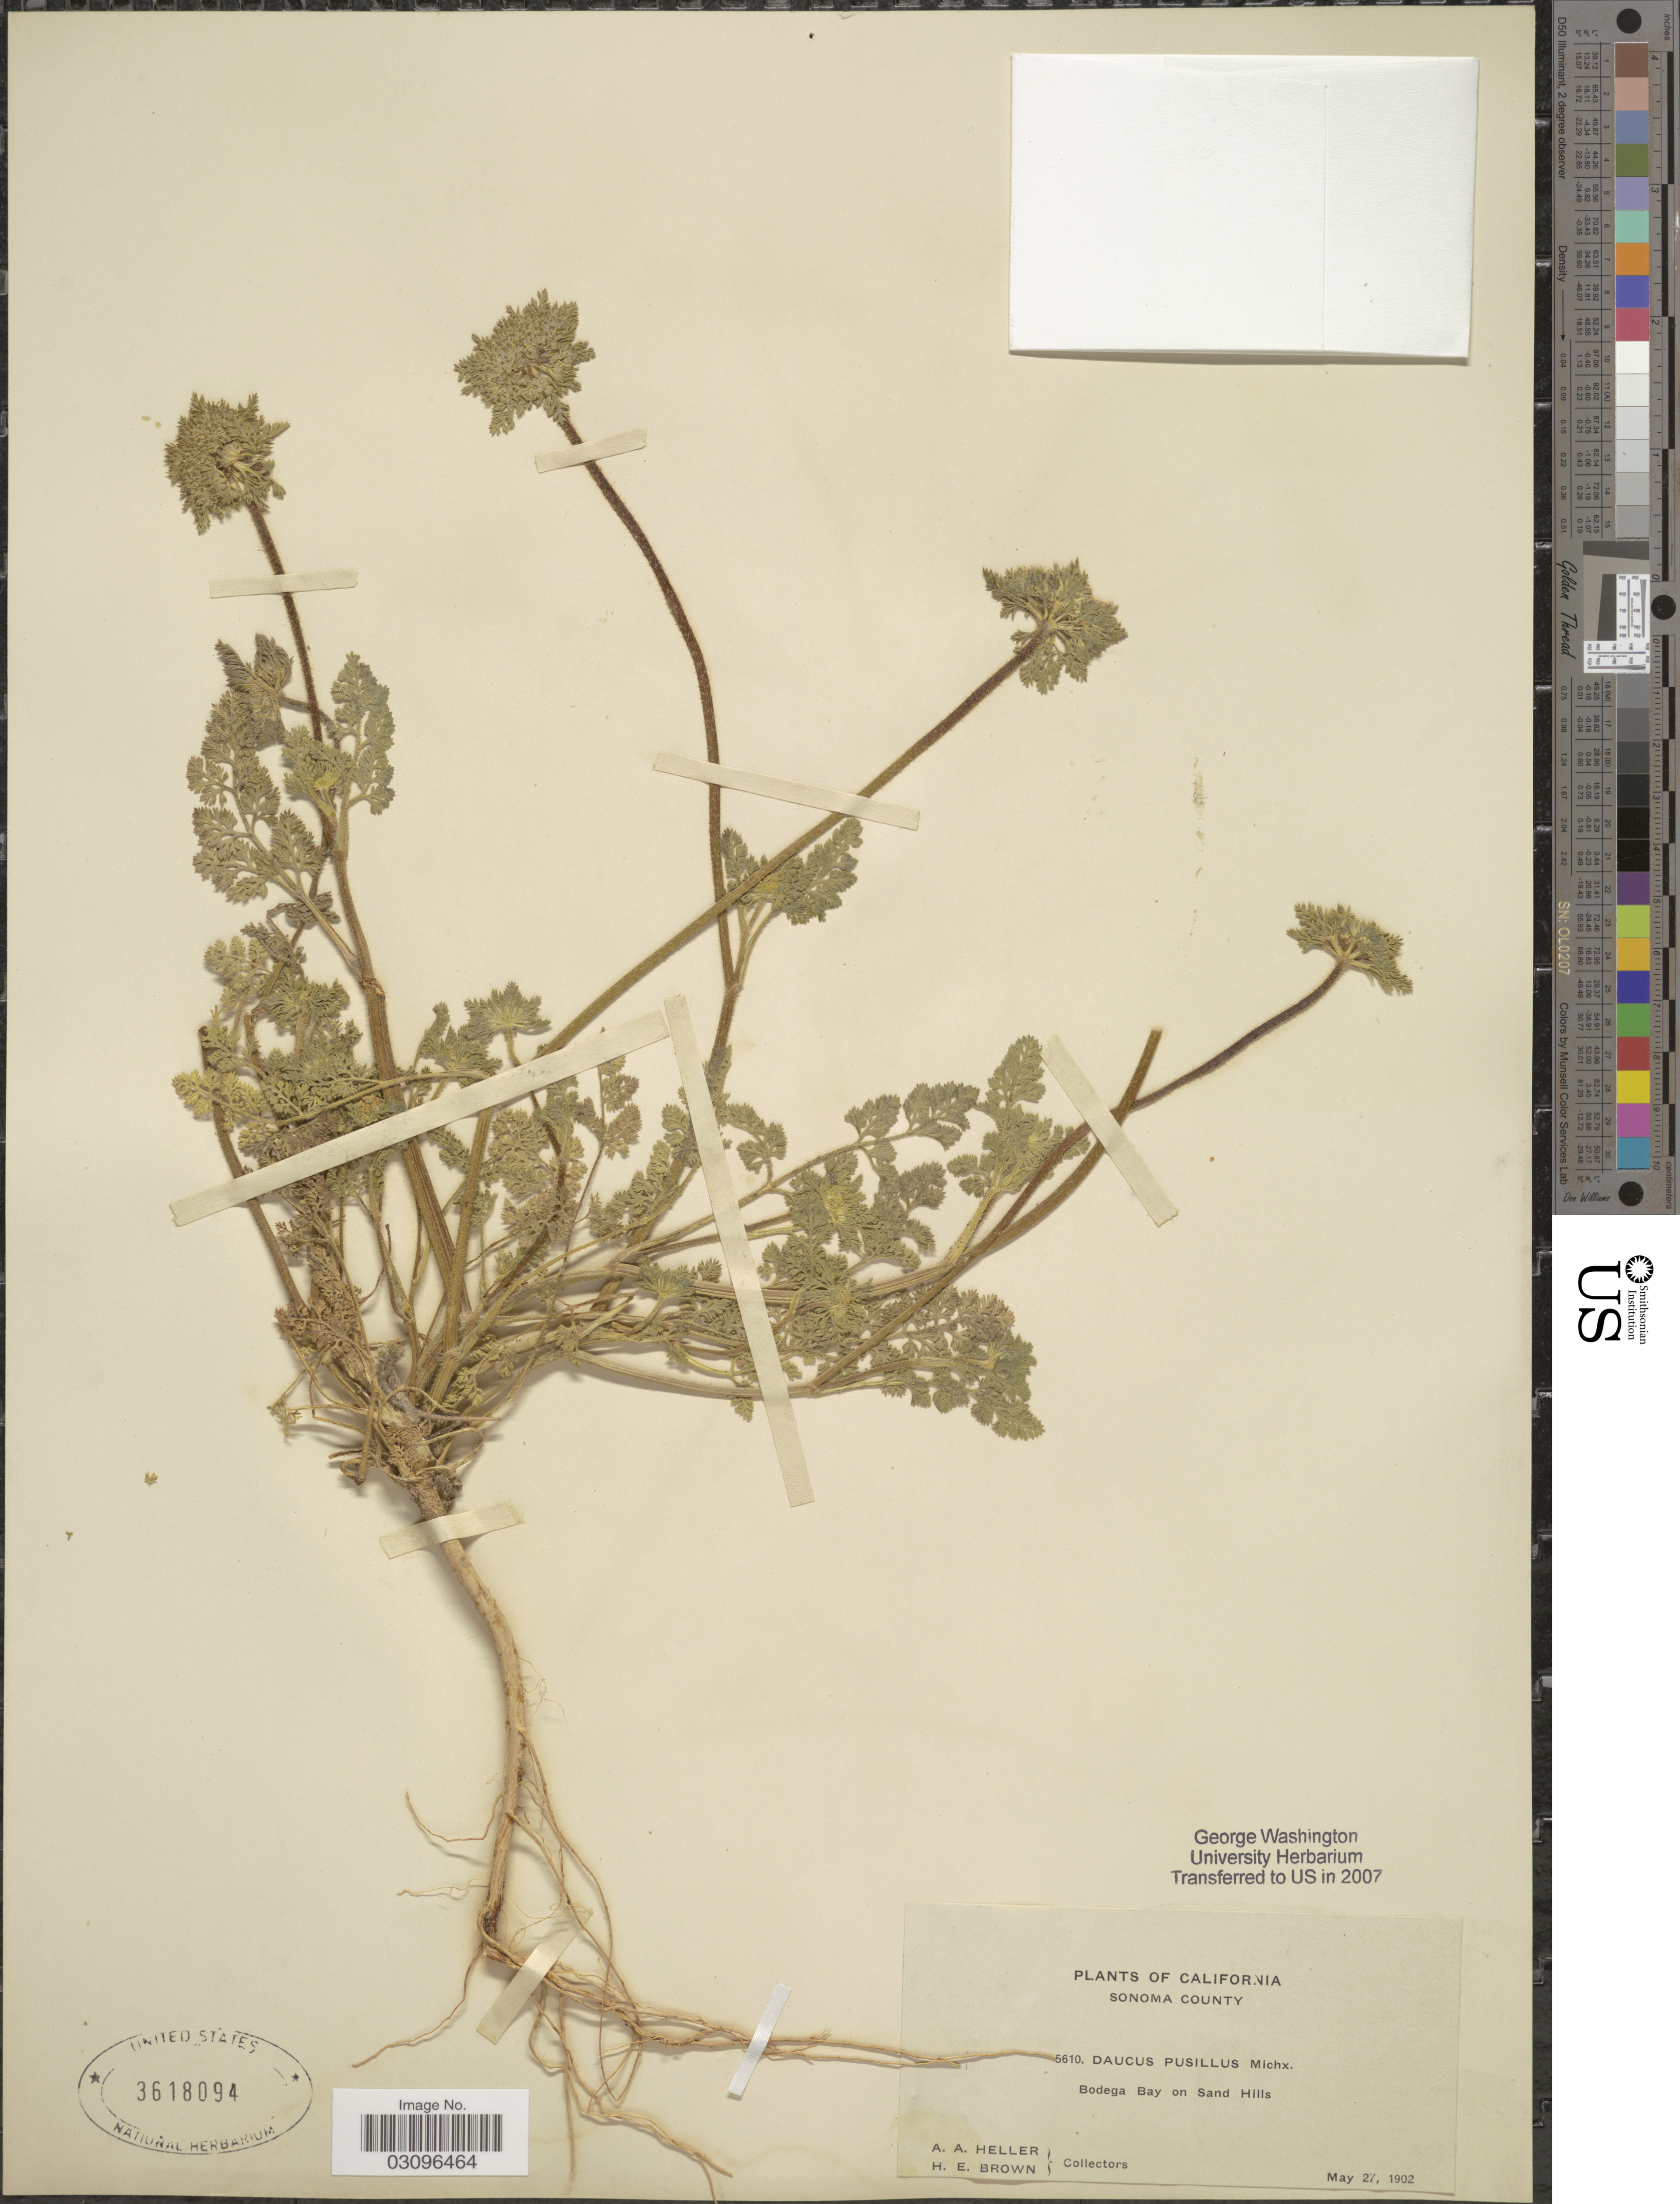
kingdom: Plantae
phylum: Tracheophyta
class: Magnoliopsida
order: Apiales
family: Apiaceae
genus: Daucus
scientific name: Daucus pusillus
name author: Michx.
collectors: A. A. Heller & H. E. Brown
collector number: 5610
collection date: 1902-05-27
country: United States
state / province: California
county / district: Sonoma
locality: Sonoma County. Bodega Bay on Sand Hills.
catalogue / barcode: US 3618094